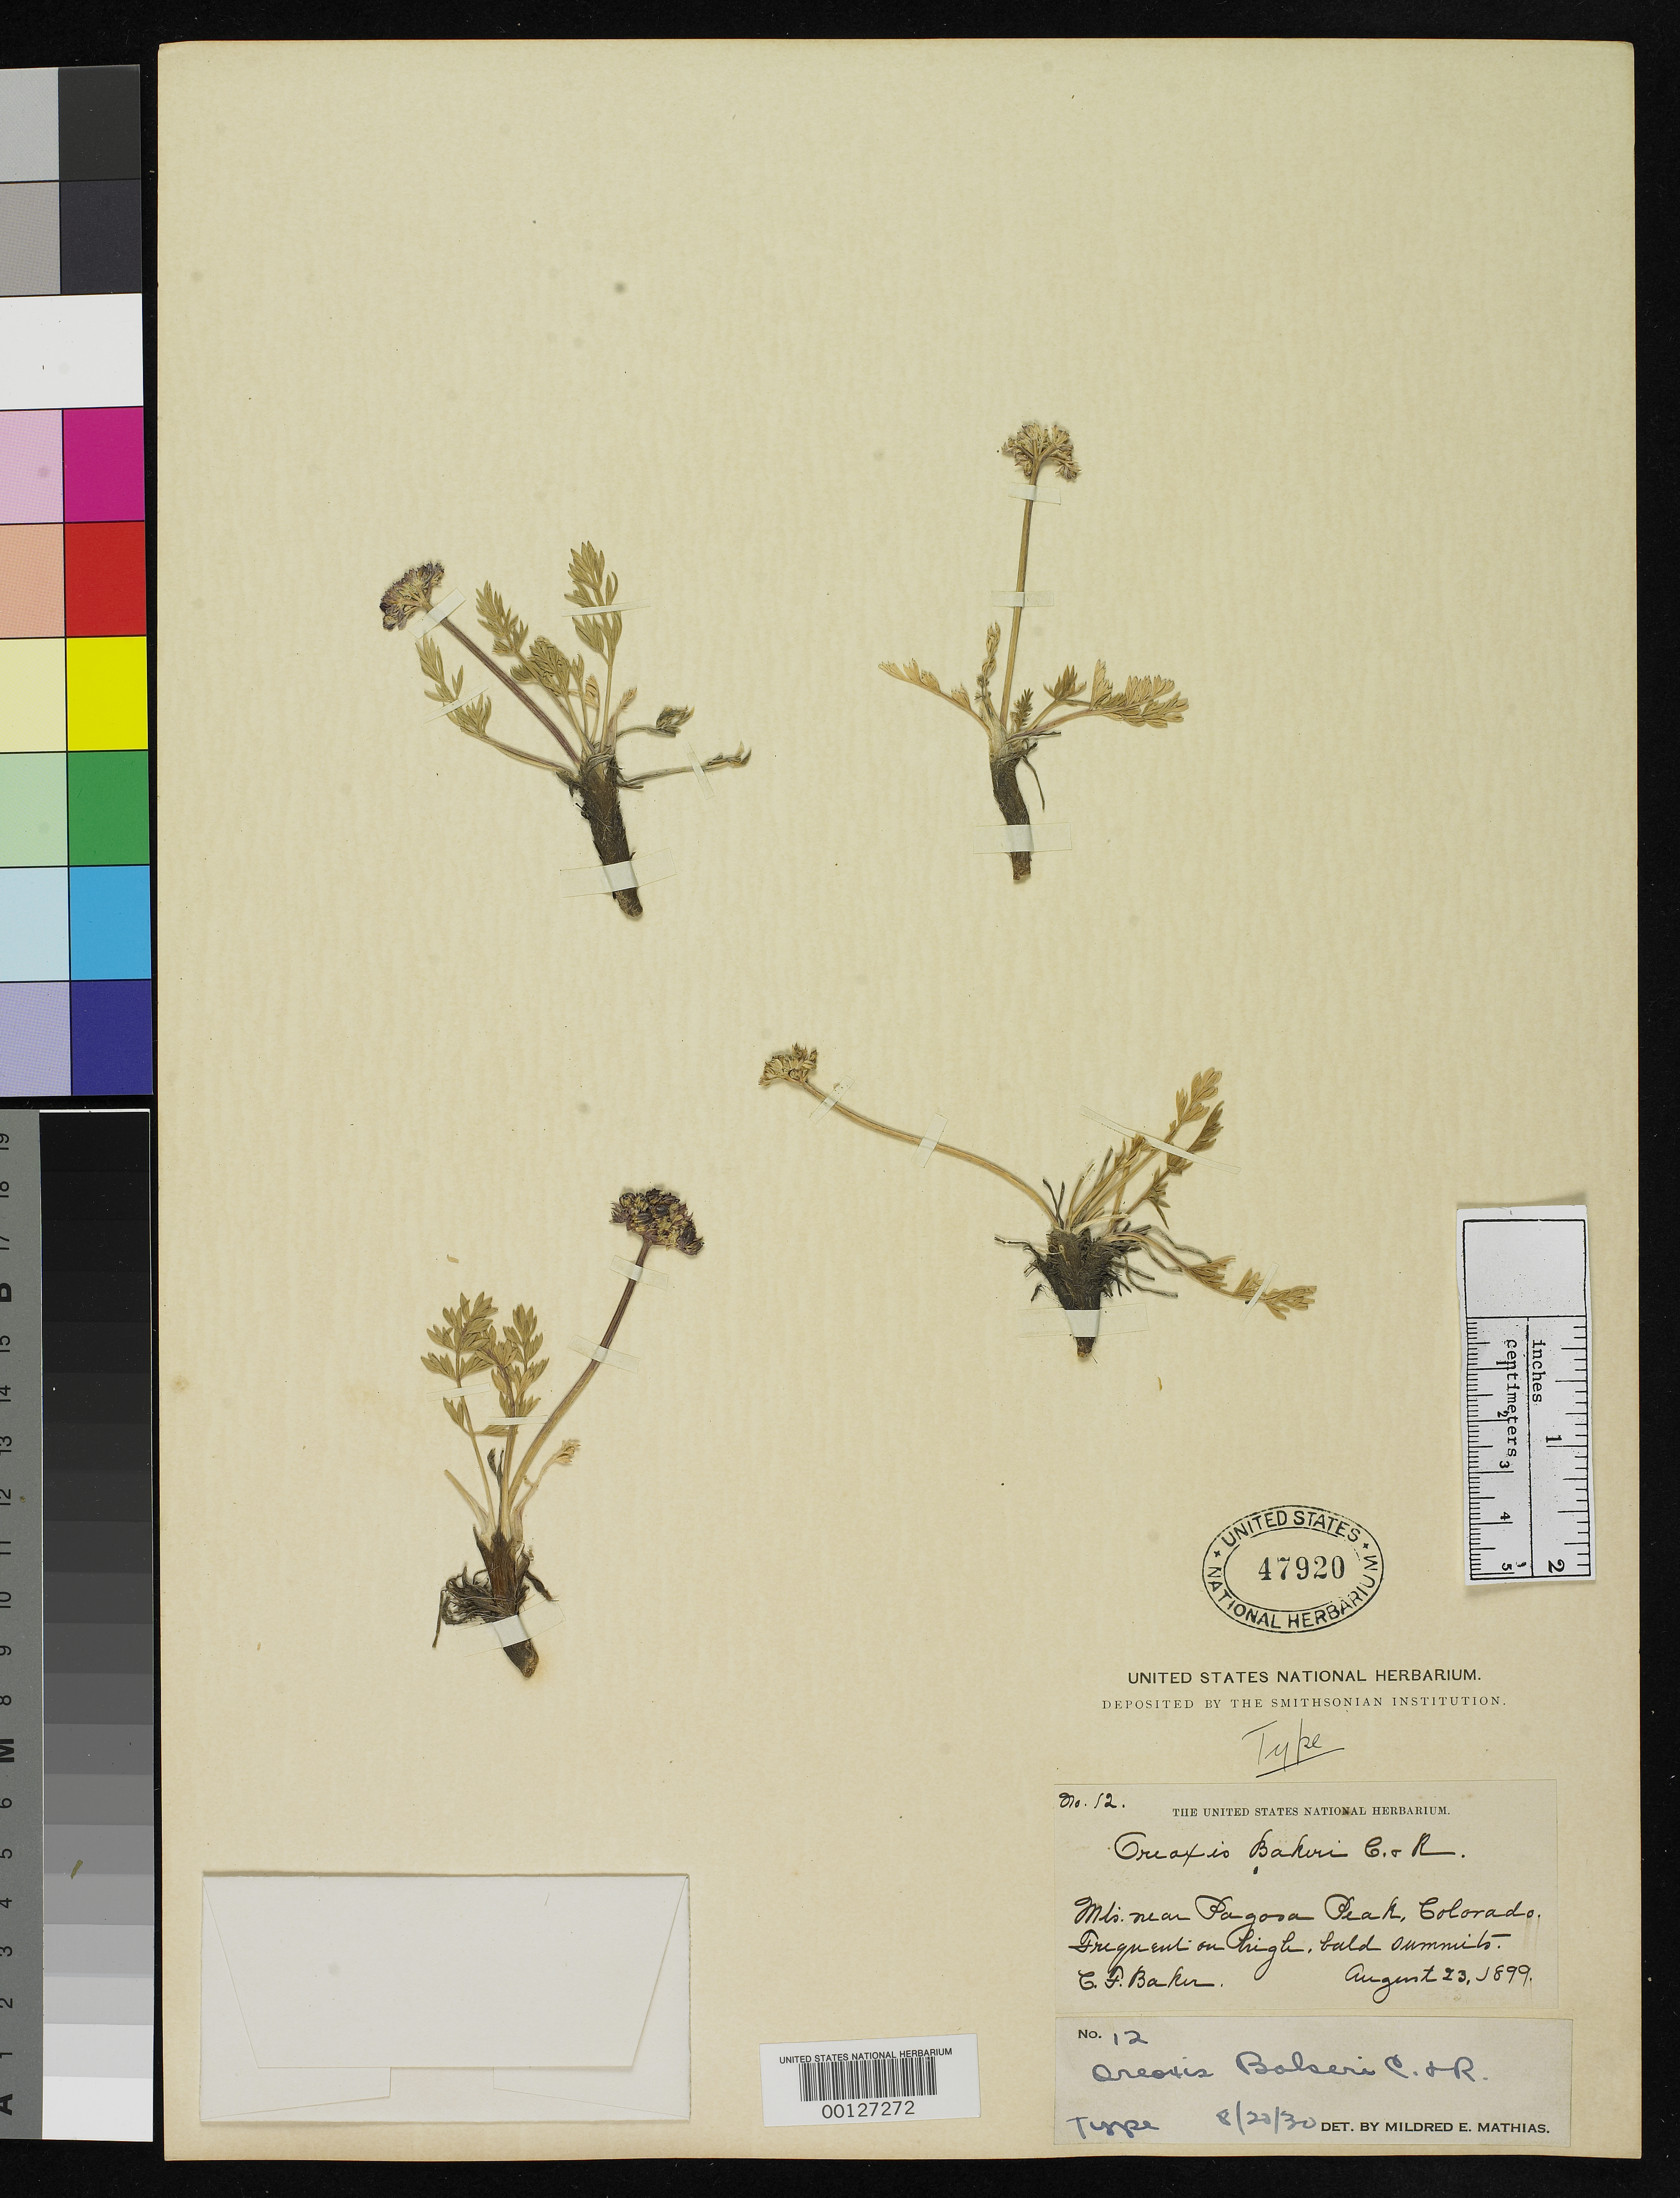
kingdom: Plantae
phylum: Tracheophyta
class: Magnoliopsida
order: Apiales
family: Apiaceae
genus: Oreoxis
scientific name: Oreoxis bakeri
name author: J.M. Coult. & Rose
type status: Holotype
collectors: C. F. Baker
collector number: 12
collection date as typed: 23 Aug 1899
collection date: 1899-08-23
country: United States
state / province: Colorado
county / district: Mineral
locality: Mountains near Pagosa Peak.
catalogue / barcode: US 47920